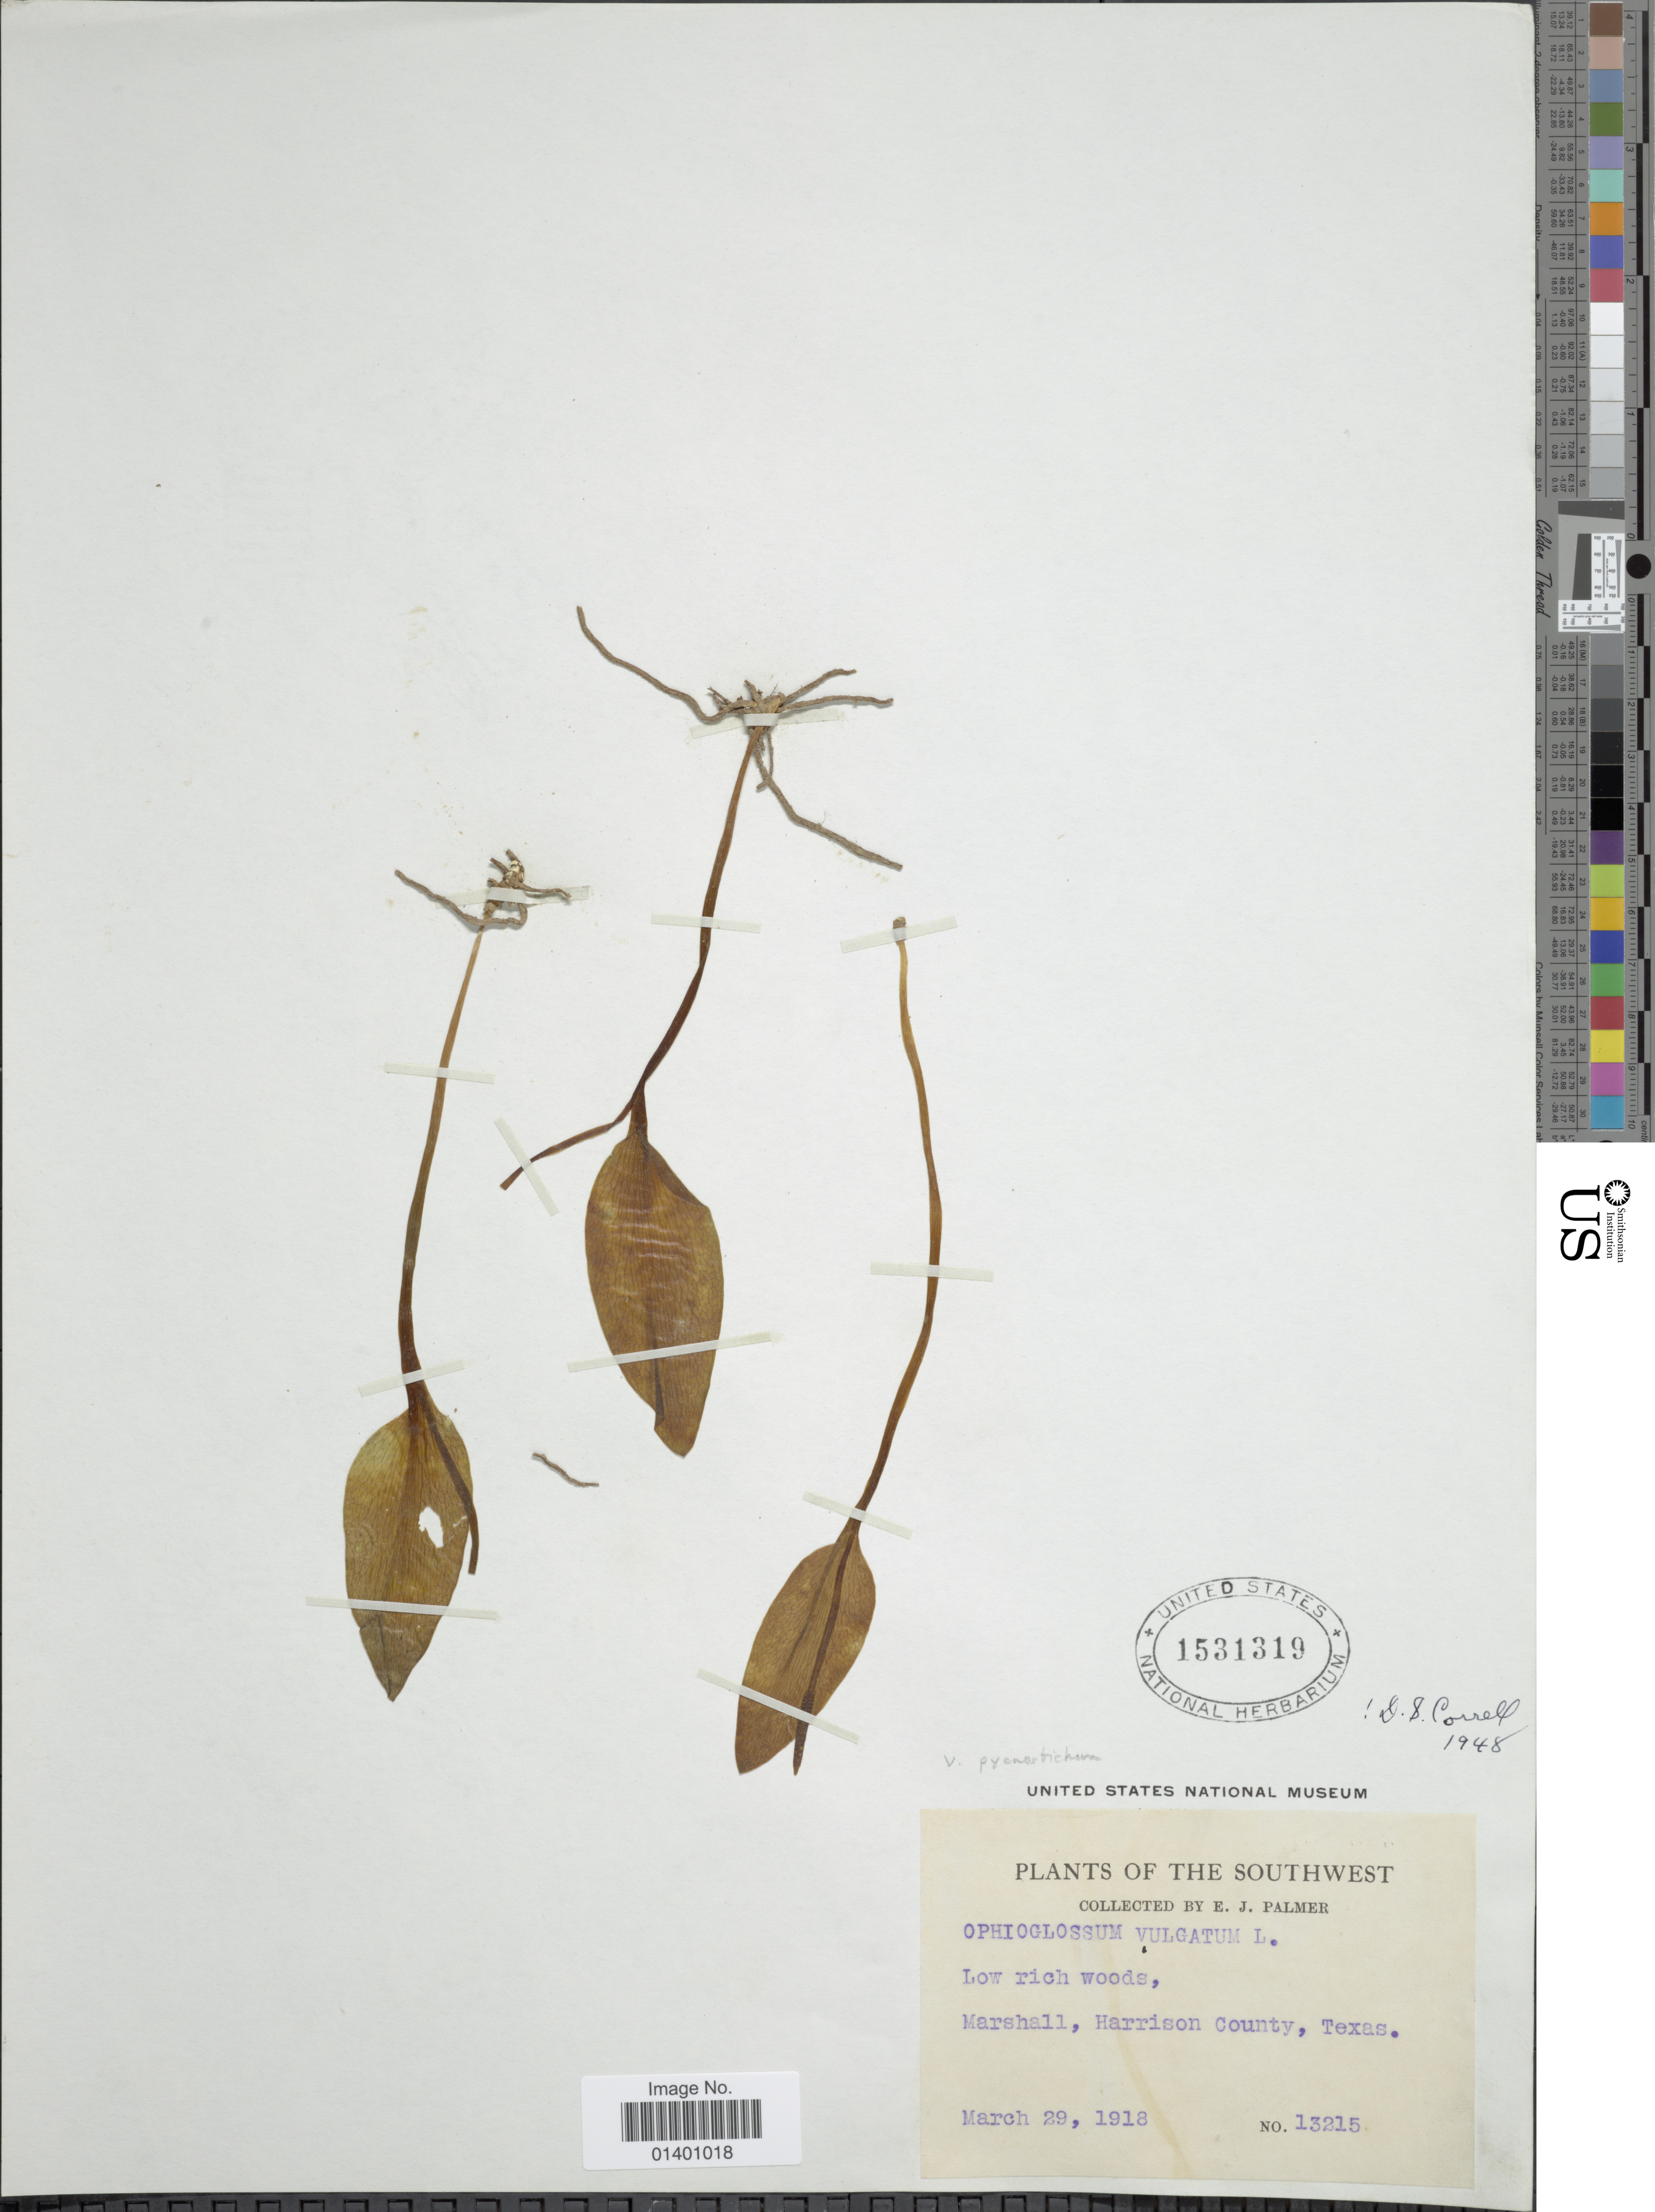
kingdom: Plantae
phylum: Tracheophyta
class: Polypodiopsida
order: Ophioglossales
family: Ophioglossaceae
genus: Ophioglossum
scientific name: Ophioglossum vulgatum var. pycnostichum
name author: Fernald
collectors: E. J. Palmer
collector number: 13215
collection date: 1918-03-29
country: United States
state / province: Texas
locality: Southwest, Marshall, Harrison County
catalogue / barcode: US 1531319